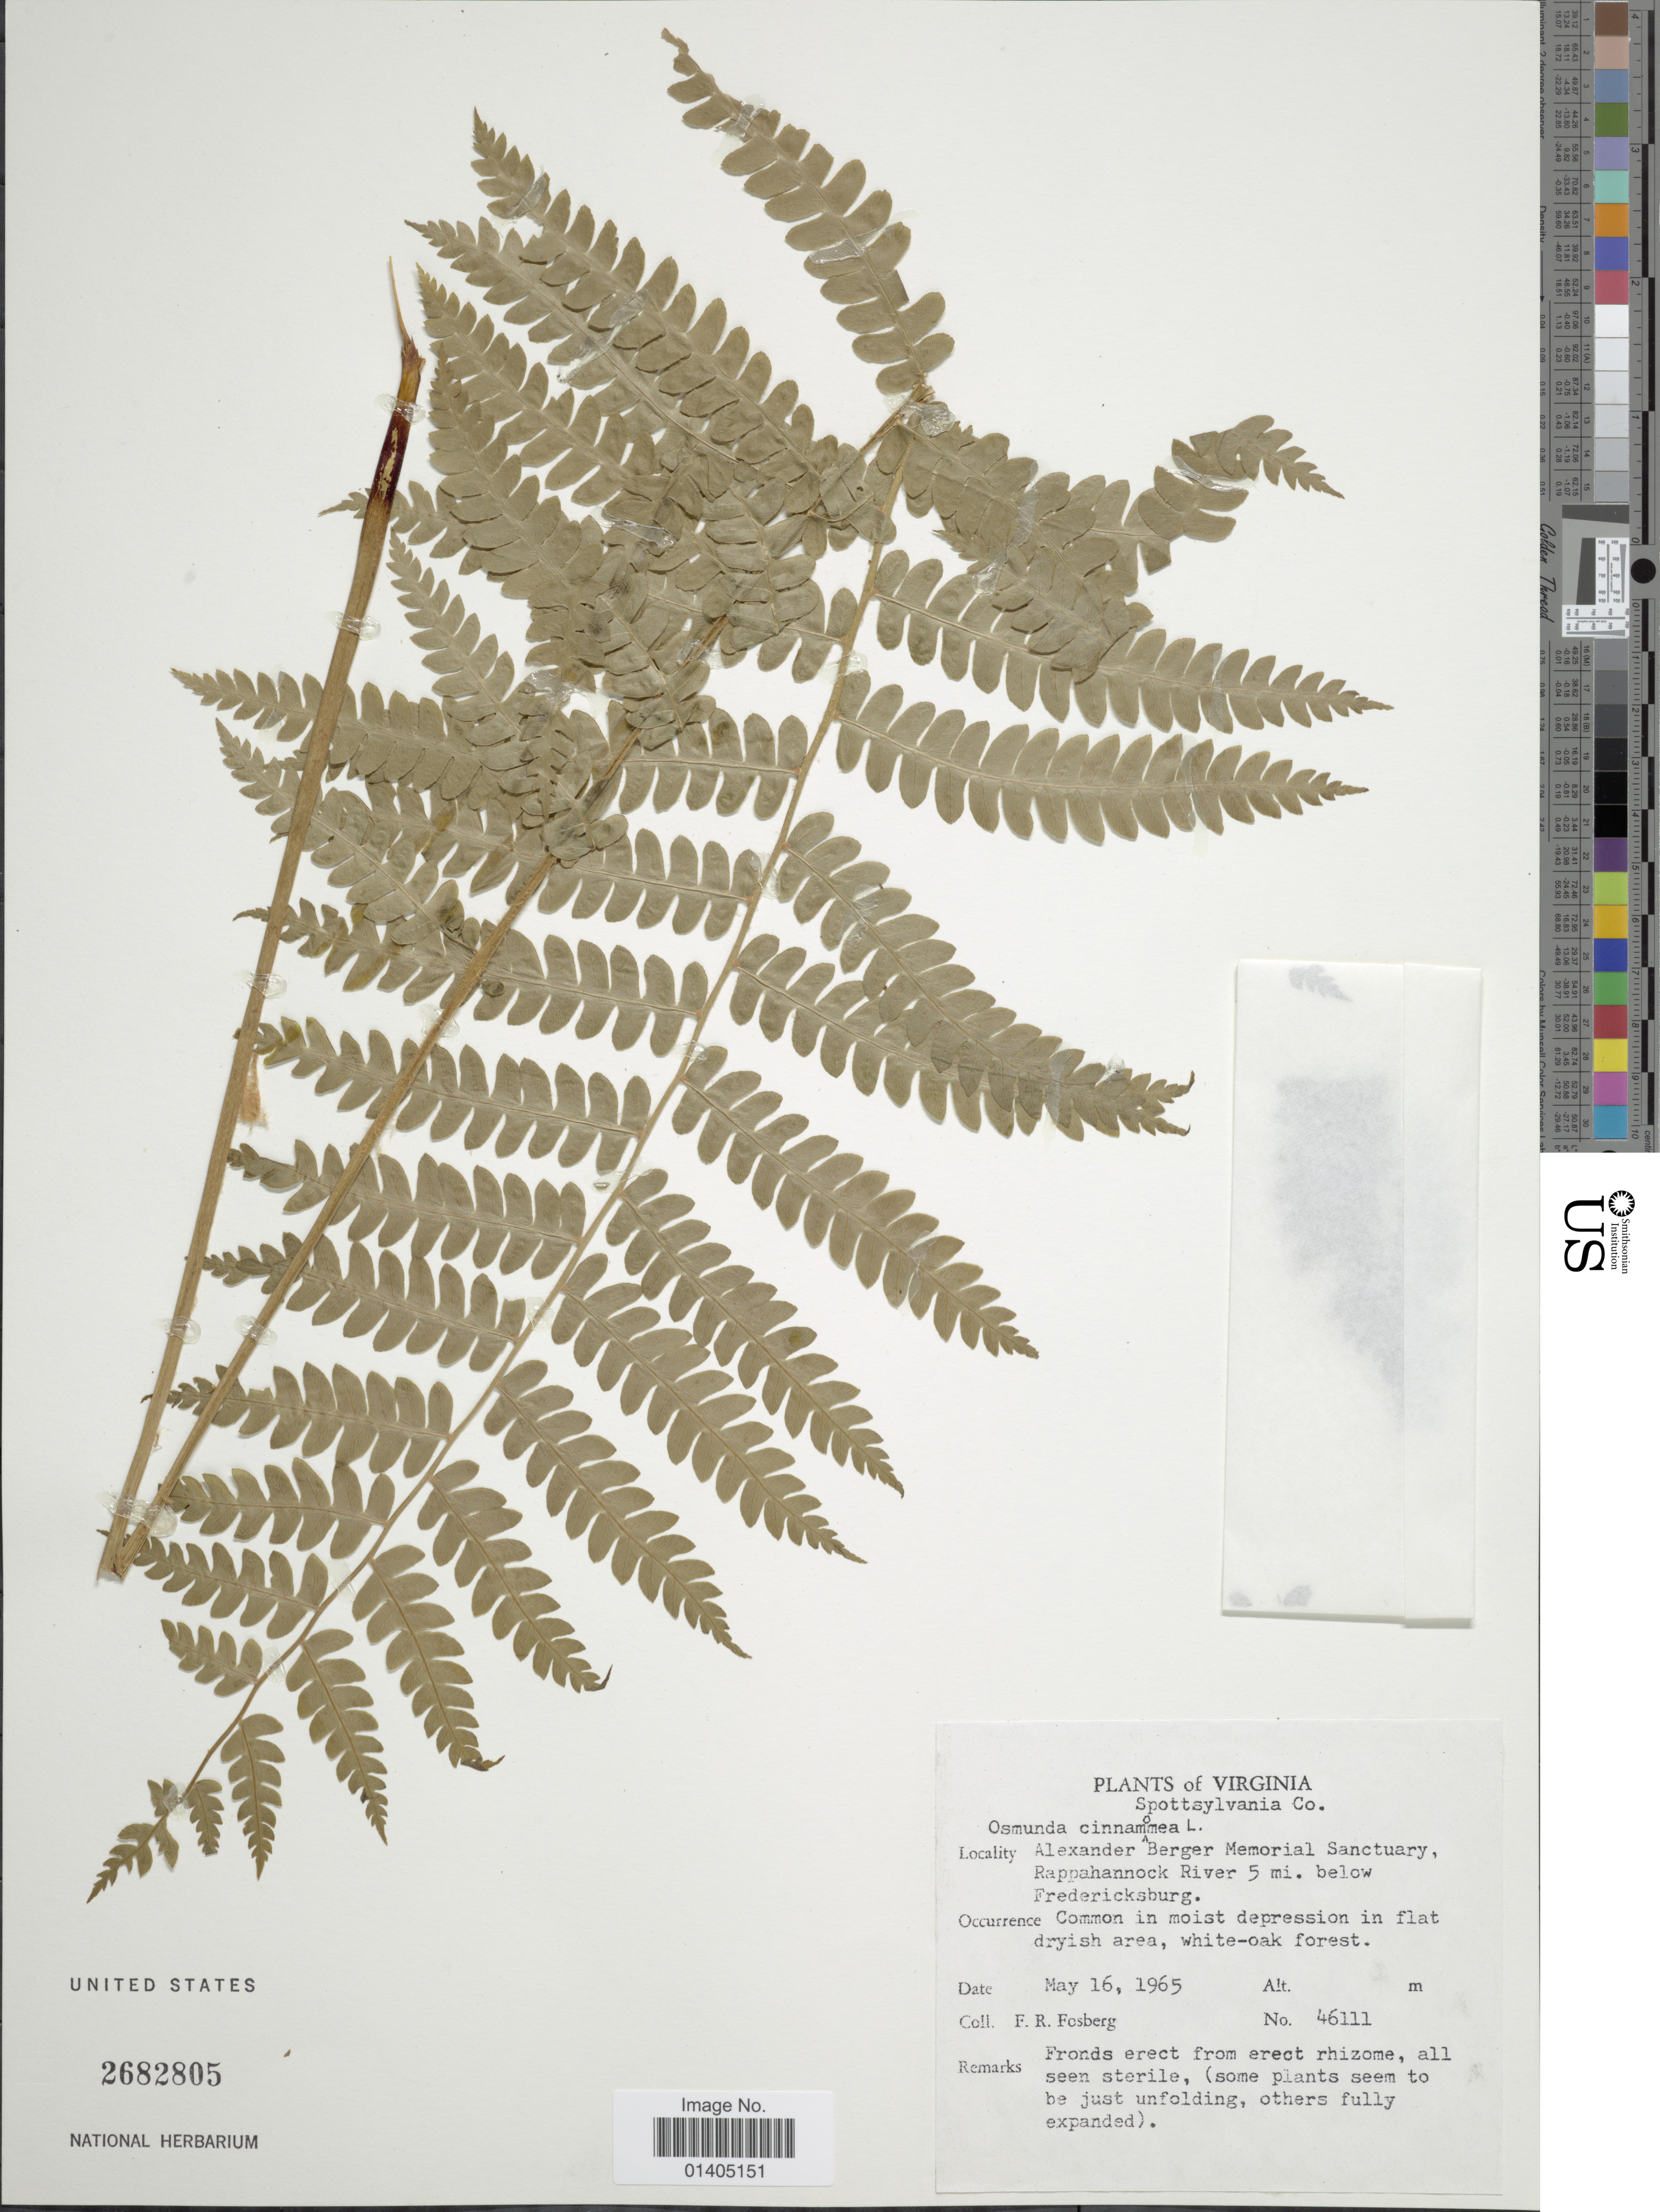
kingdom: Plantae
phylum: Tracheophyta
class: Polypodiopsida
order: Osmundales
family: Osmundaceae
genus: Osmundastrum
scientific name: Osmundastrum cinnamomeum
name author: (L.) C. Presl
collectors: F. R. Fosberg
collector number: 46111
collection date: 1965-05-16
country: United States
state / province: Virginia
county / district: Spotsylvania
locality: Spttsylvania Co., Alexander Berger Memorial Sanctuary, Rappahannock River 5 mi. below Fredericksburg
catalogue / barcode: US 2682805